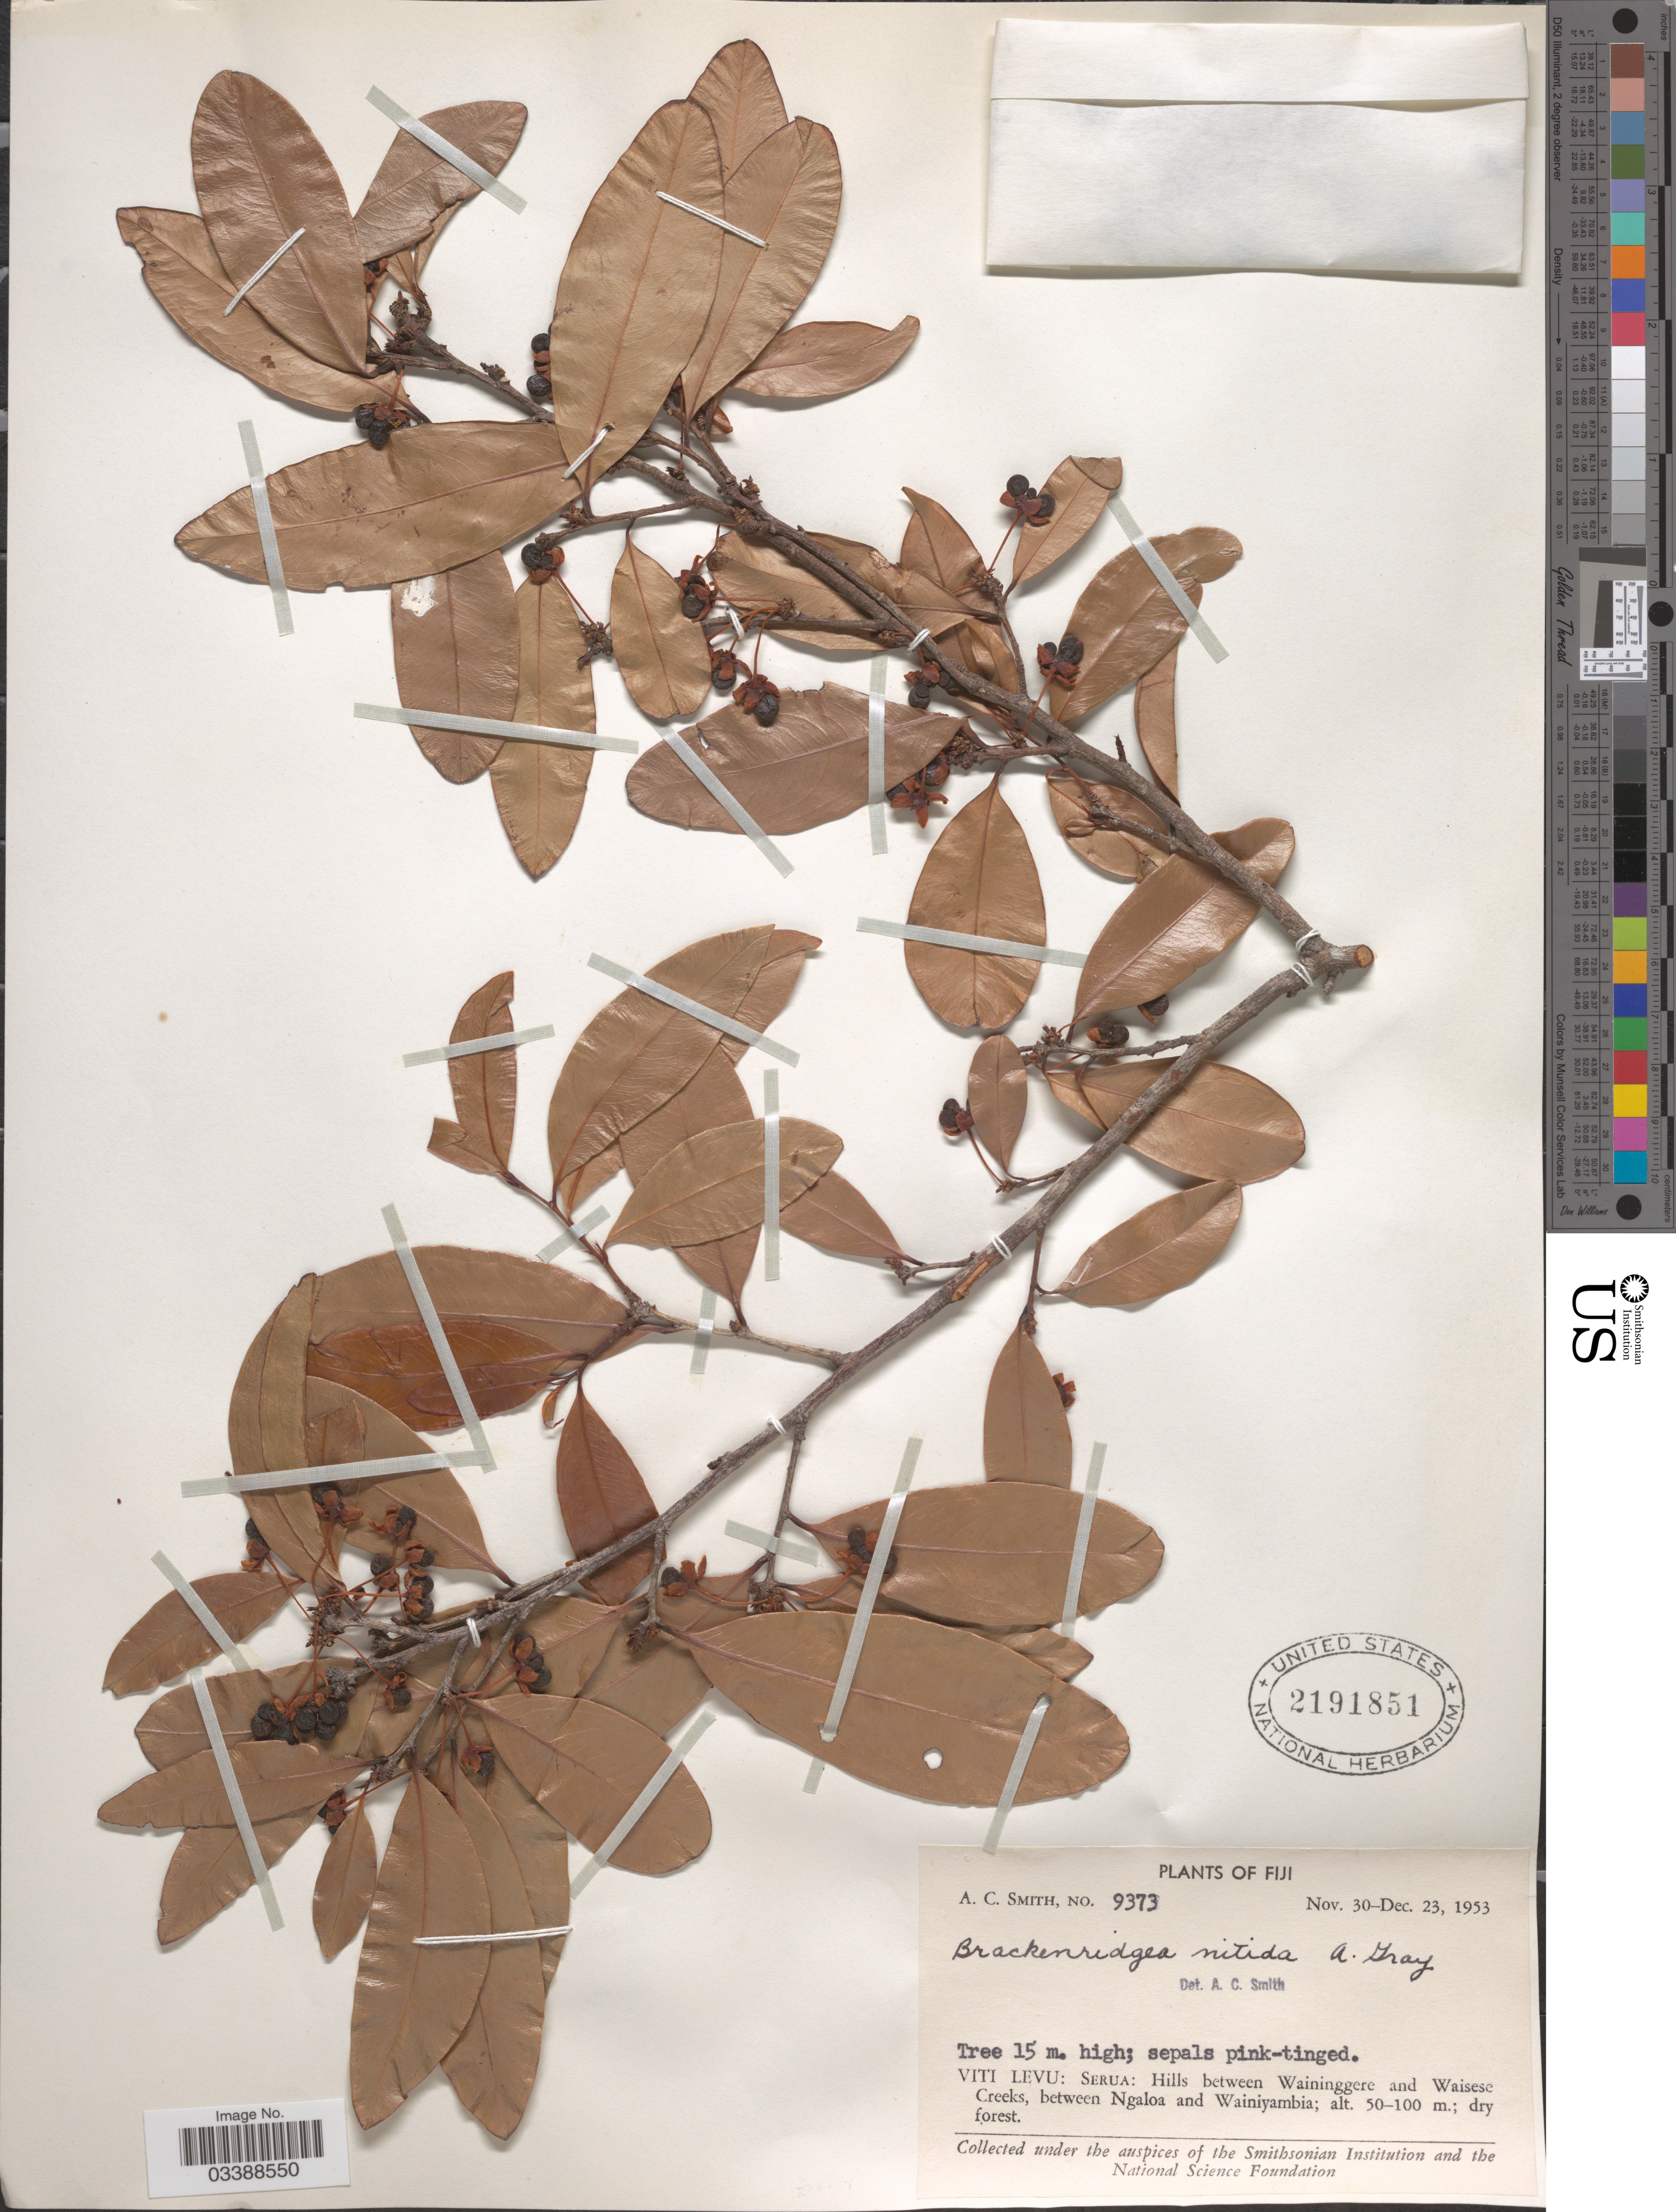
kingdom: Plantae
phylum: Tracheophyta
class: Magnoliopsida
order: Malpighiales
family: Ochnaceae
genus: Brackenridgea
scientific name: Brackenridgea nitida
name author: A. Gray in Wilkes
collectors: A. C. Smith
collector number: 9373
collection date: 1953-11-30/1953-12-23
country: Fiji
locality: Viti Levu: Serua: Hills between Waininggere and Waisese Creeks, between Ngaloa and Wainiyambia.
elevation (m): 50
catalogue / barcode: US 2191851